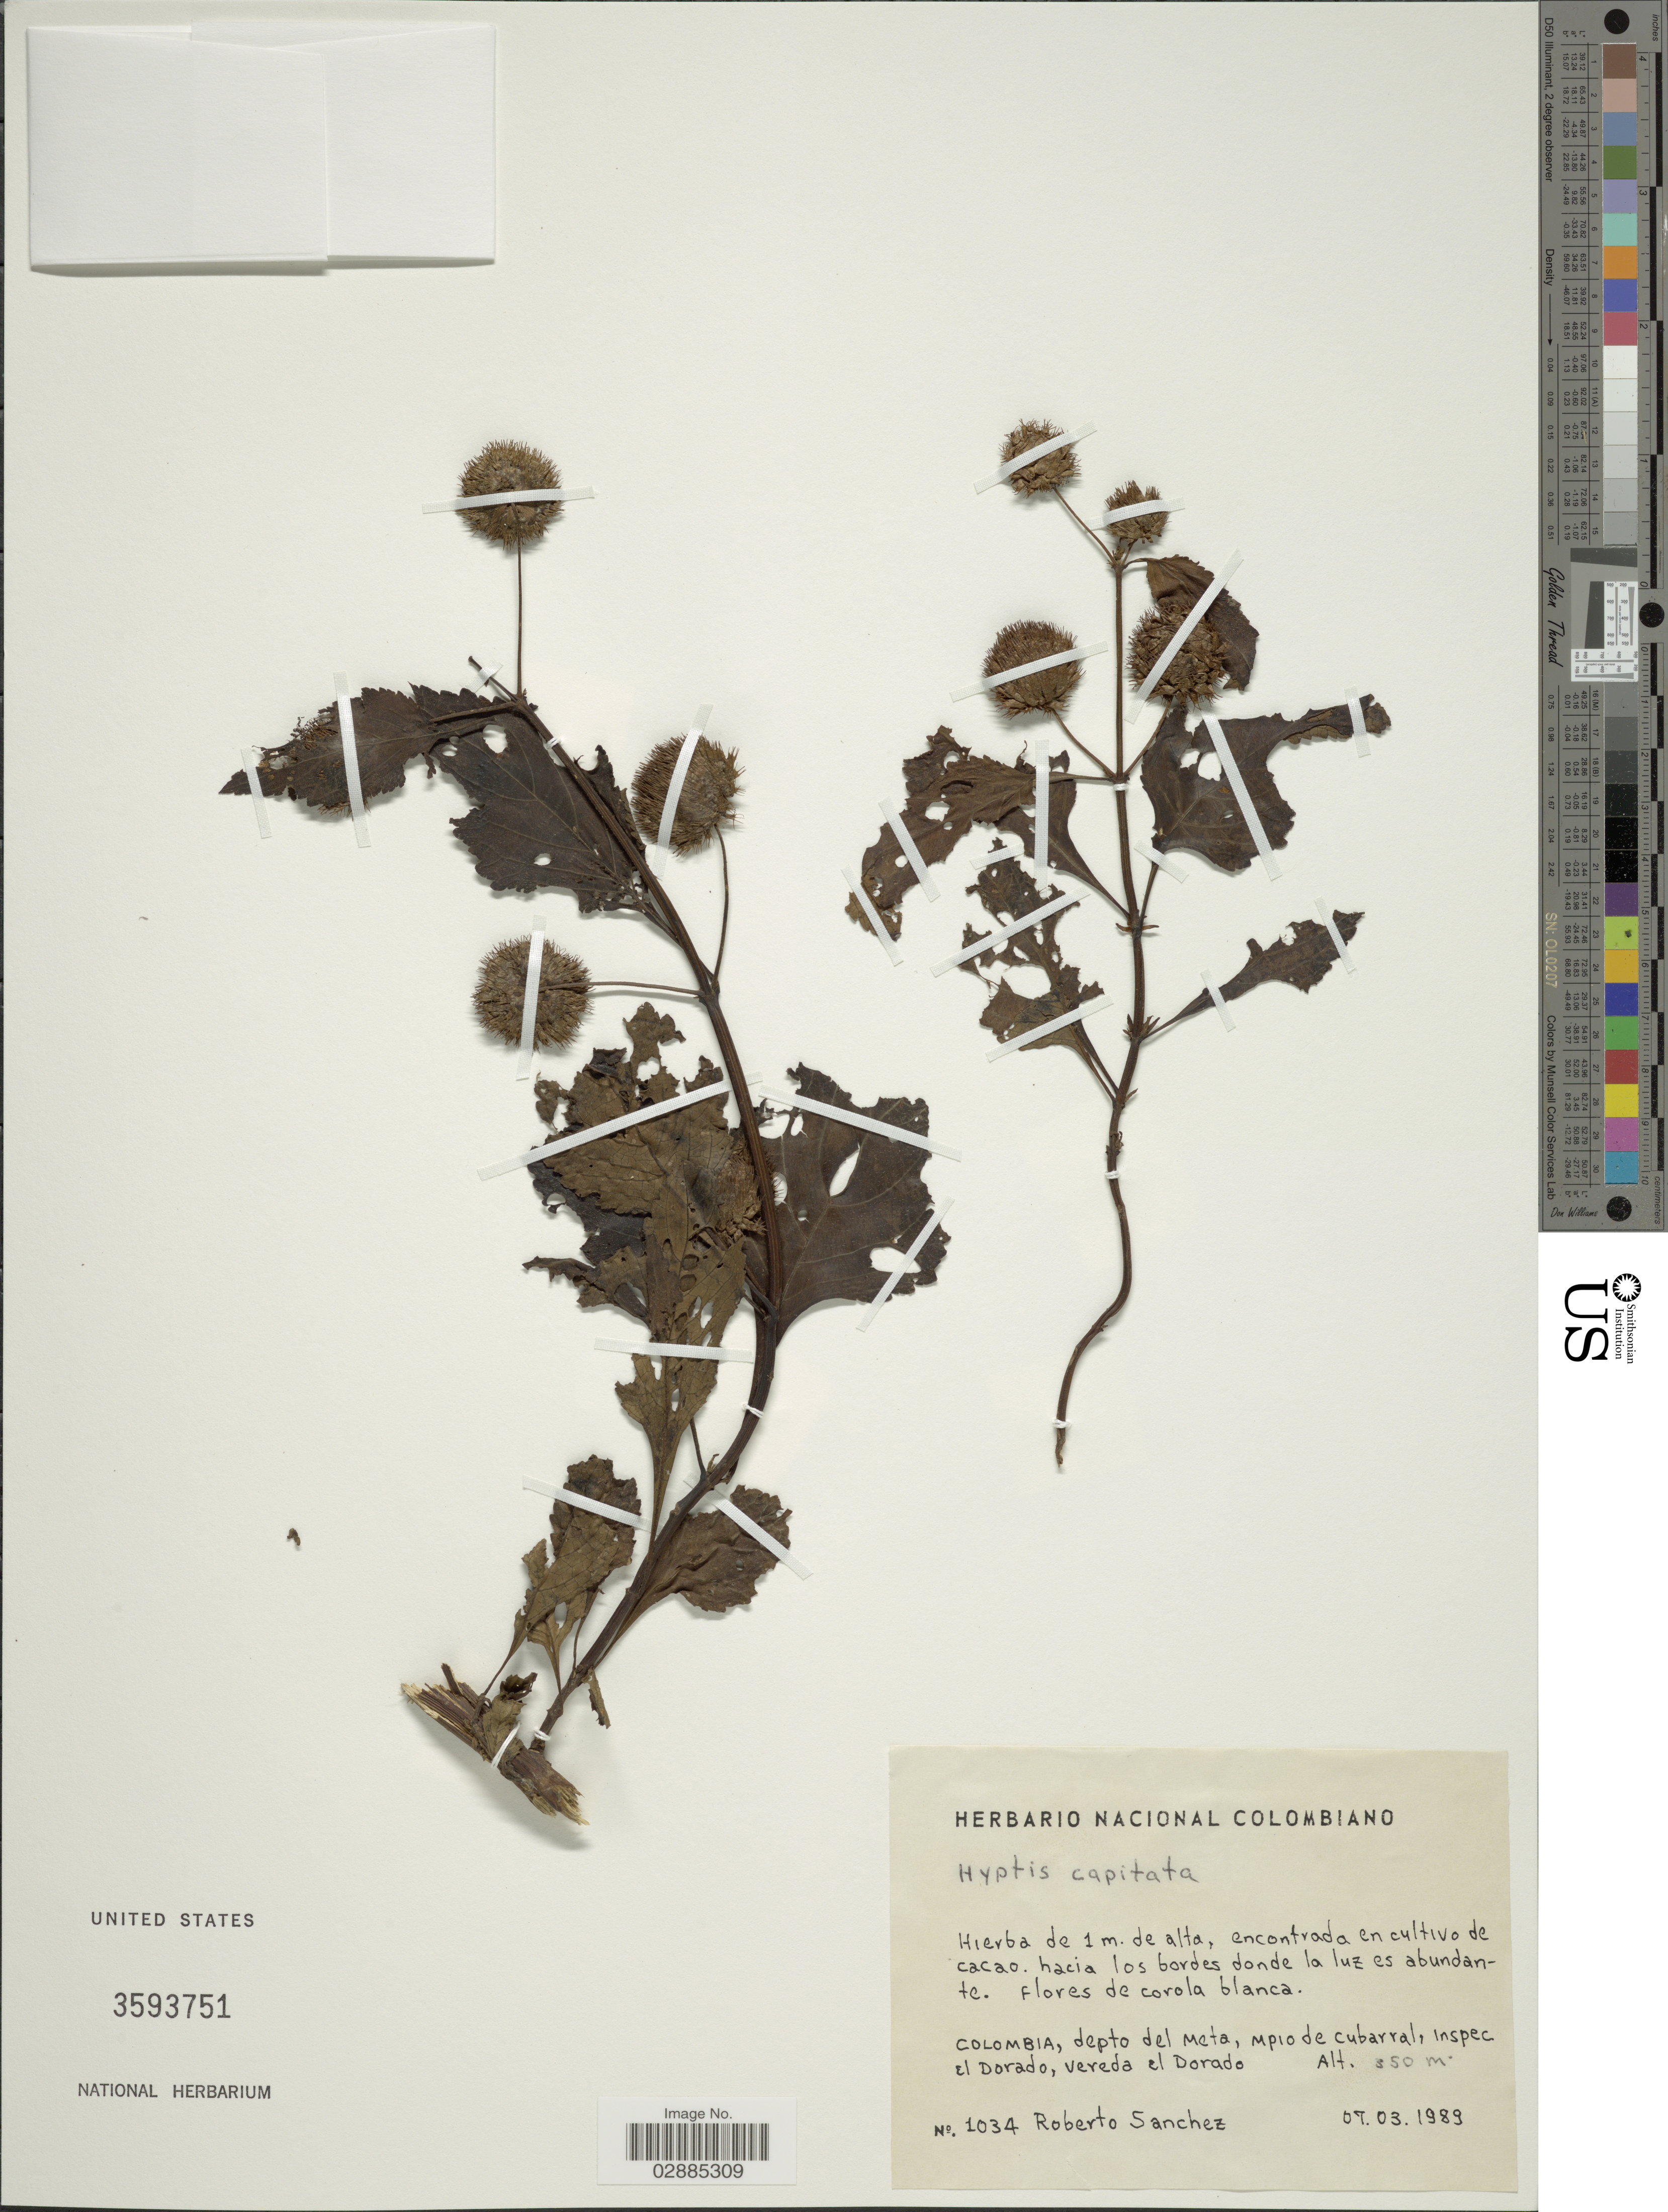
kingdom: Plantae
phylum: Tracheophyta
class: Magnoliopsida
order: Lamiales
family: Lamiaceae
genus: Hyptis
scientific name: Hyptis capitata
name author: Jacq.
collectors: R. Sanchez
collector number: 1034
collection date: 1989-03-07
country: Colombia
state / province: Meta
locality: Depto. del Meta, mpio de Cubarral, inspec el Dorado, vereda el Dorado.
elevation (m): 350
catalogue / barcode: US 3593751